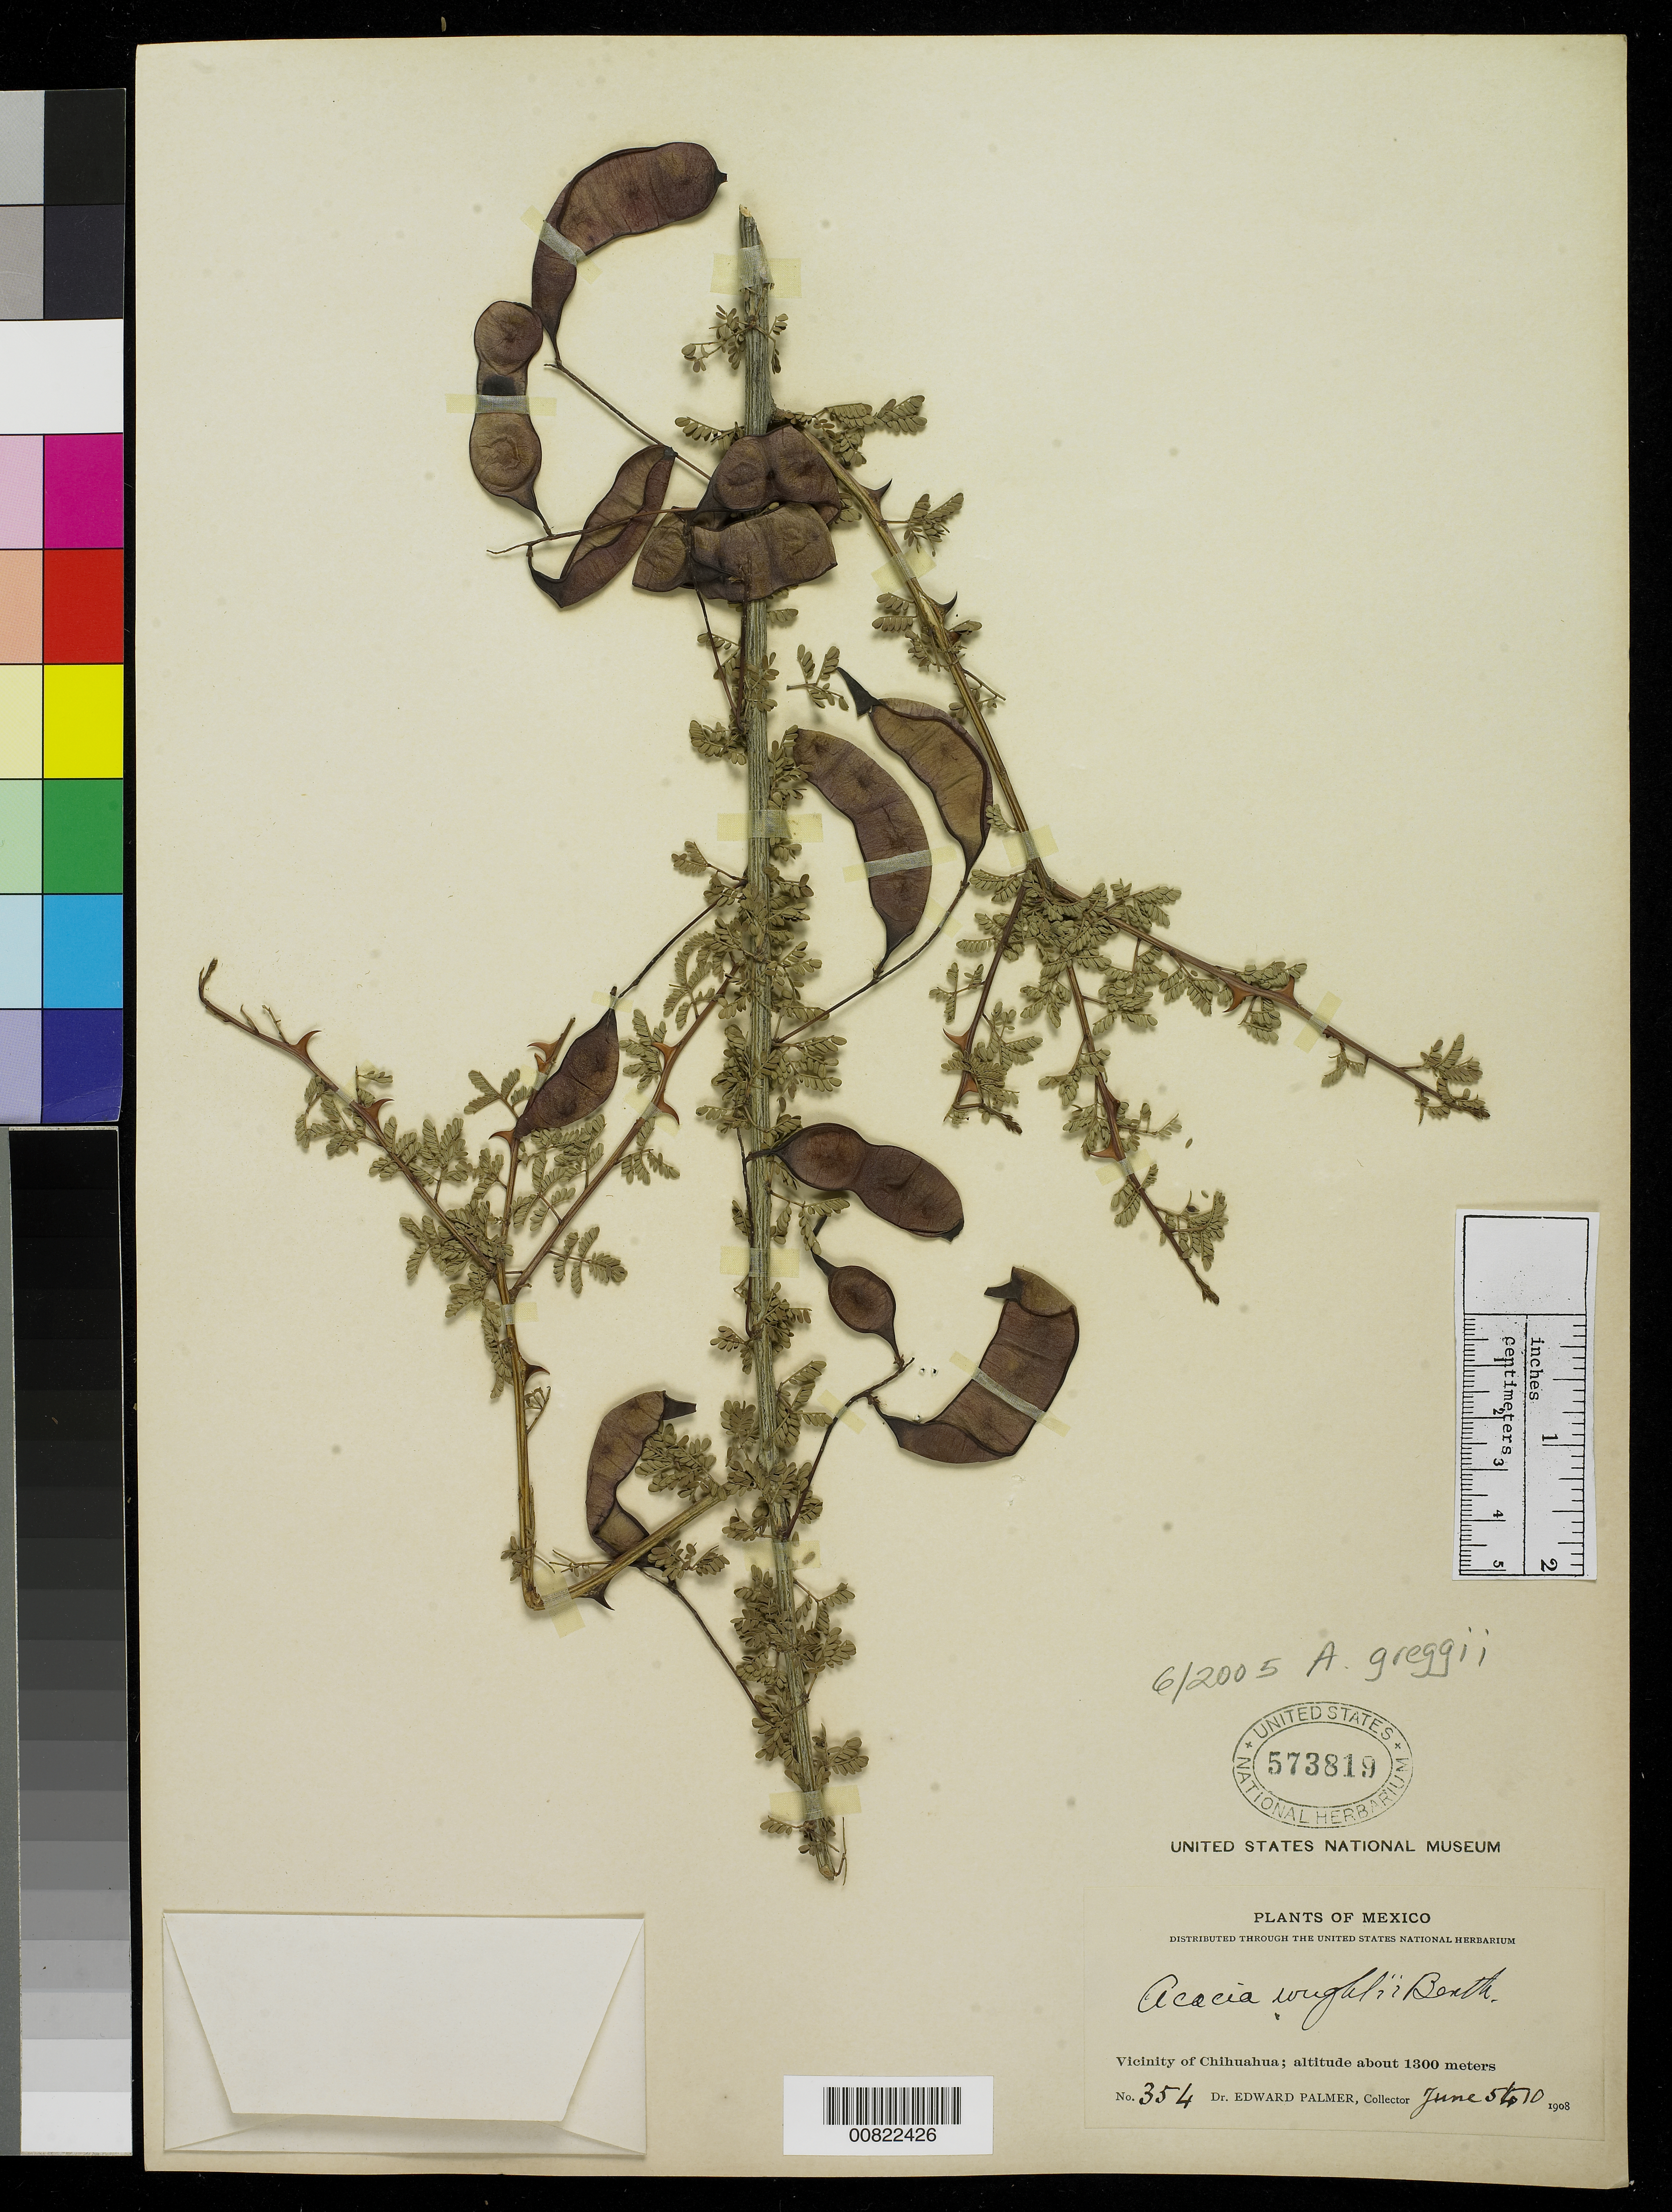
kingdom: Plantae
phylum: Tracheophyta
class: Magnoliopsida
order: Fabales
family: Fabaceae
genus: Senegalia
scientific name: Senegalia greggii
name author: (A. Gray) Britton & Rose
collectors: E. Palmer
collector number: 354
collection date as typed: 05 Jun 1908 to 10 Jun 1908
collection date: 1908-06-05/1908-06-10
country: Mexico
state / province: Chihuahua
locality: Vicinity of Chihuahua.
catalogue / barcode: US 573819